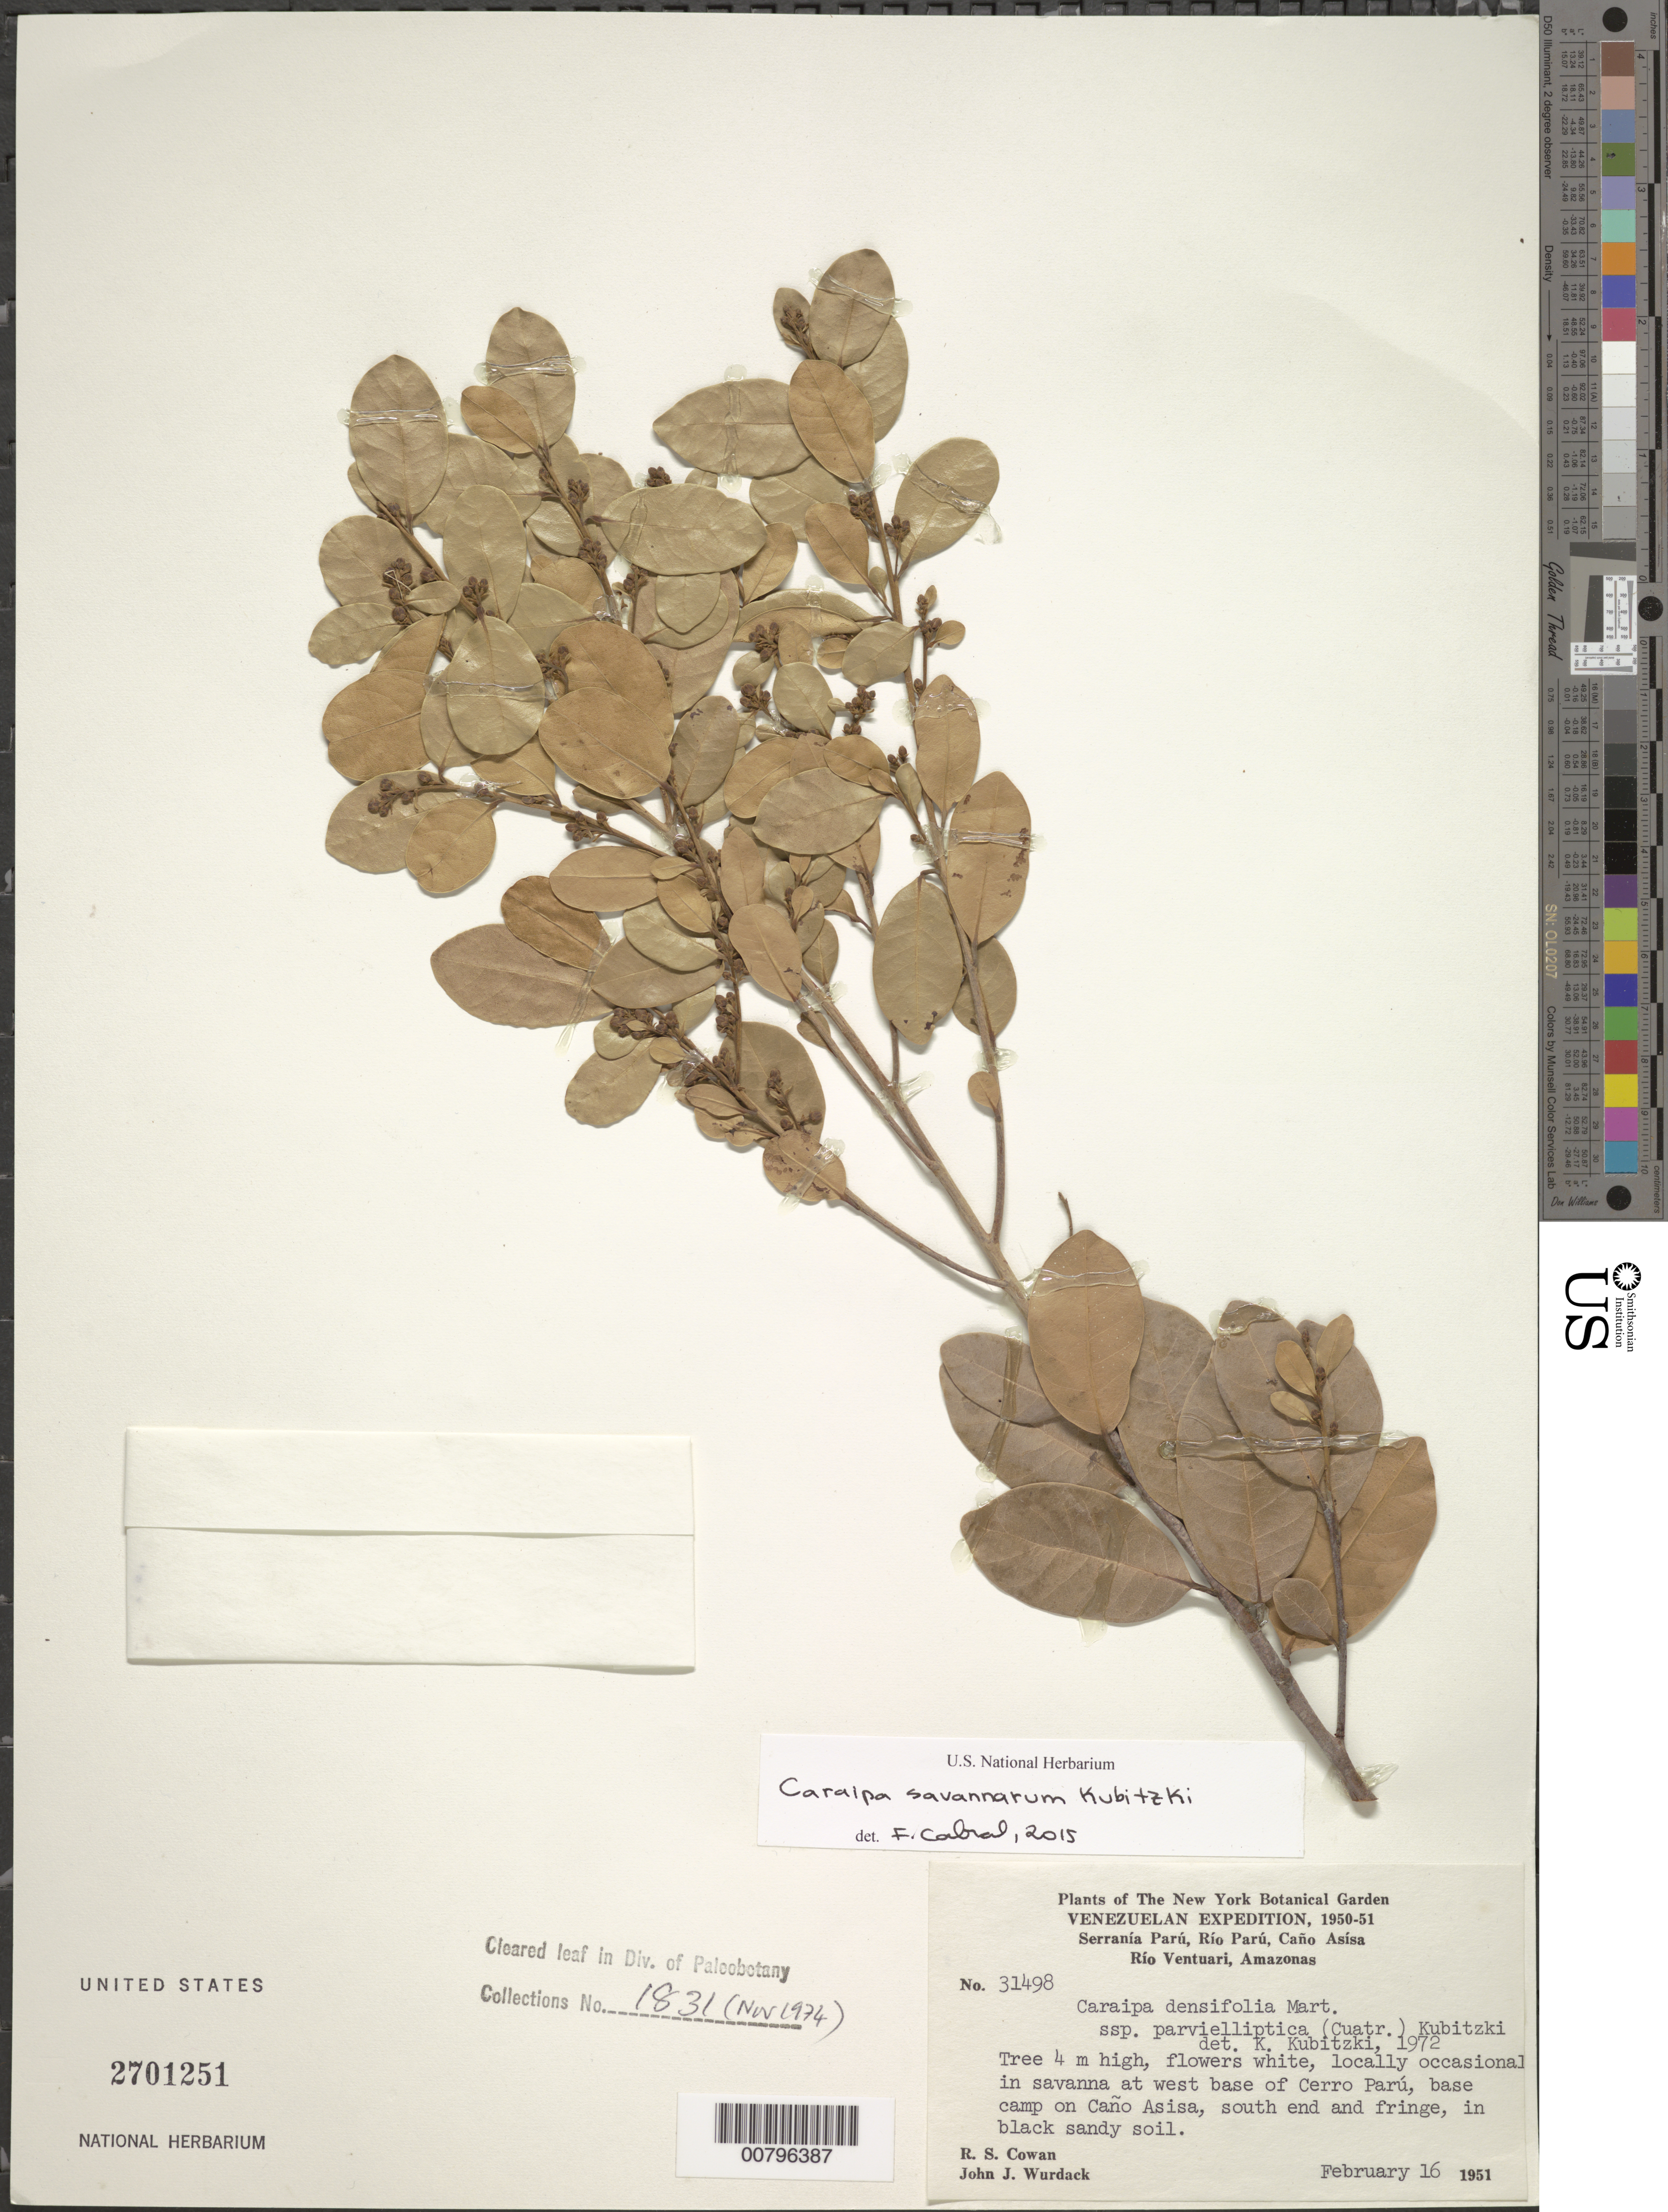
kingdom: Plantae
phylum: Tracheophyta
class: Magnoliopsida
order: Malpighiales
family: Calophyllaceae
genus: Caraipa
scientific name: Caraipa savannarum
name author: Kubitzki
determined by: Cabral, F. N.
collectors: R. S. Cowan & J. J. Wurdack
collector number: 31498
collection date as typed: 16-Feb-51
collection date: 1951-02-16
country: Venezuela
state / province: Amazonas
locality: Caño Asisa, S end and fringe; at W base of Cerro Parú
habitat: Savanna; occasional; in black sandy soil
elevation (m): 200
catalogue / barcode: US 2701251